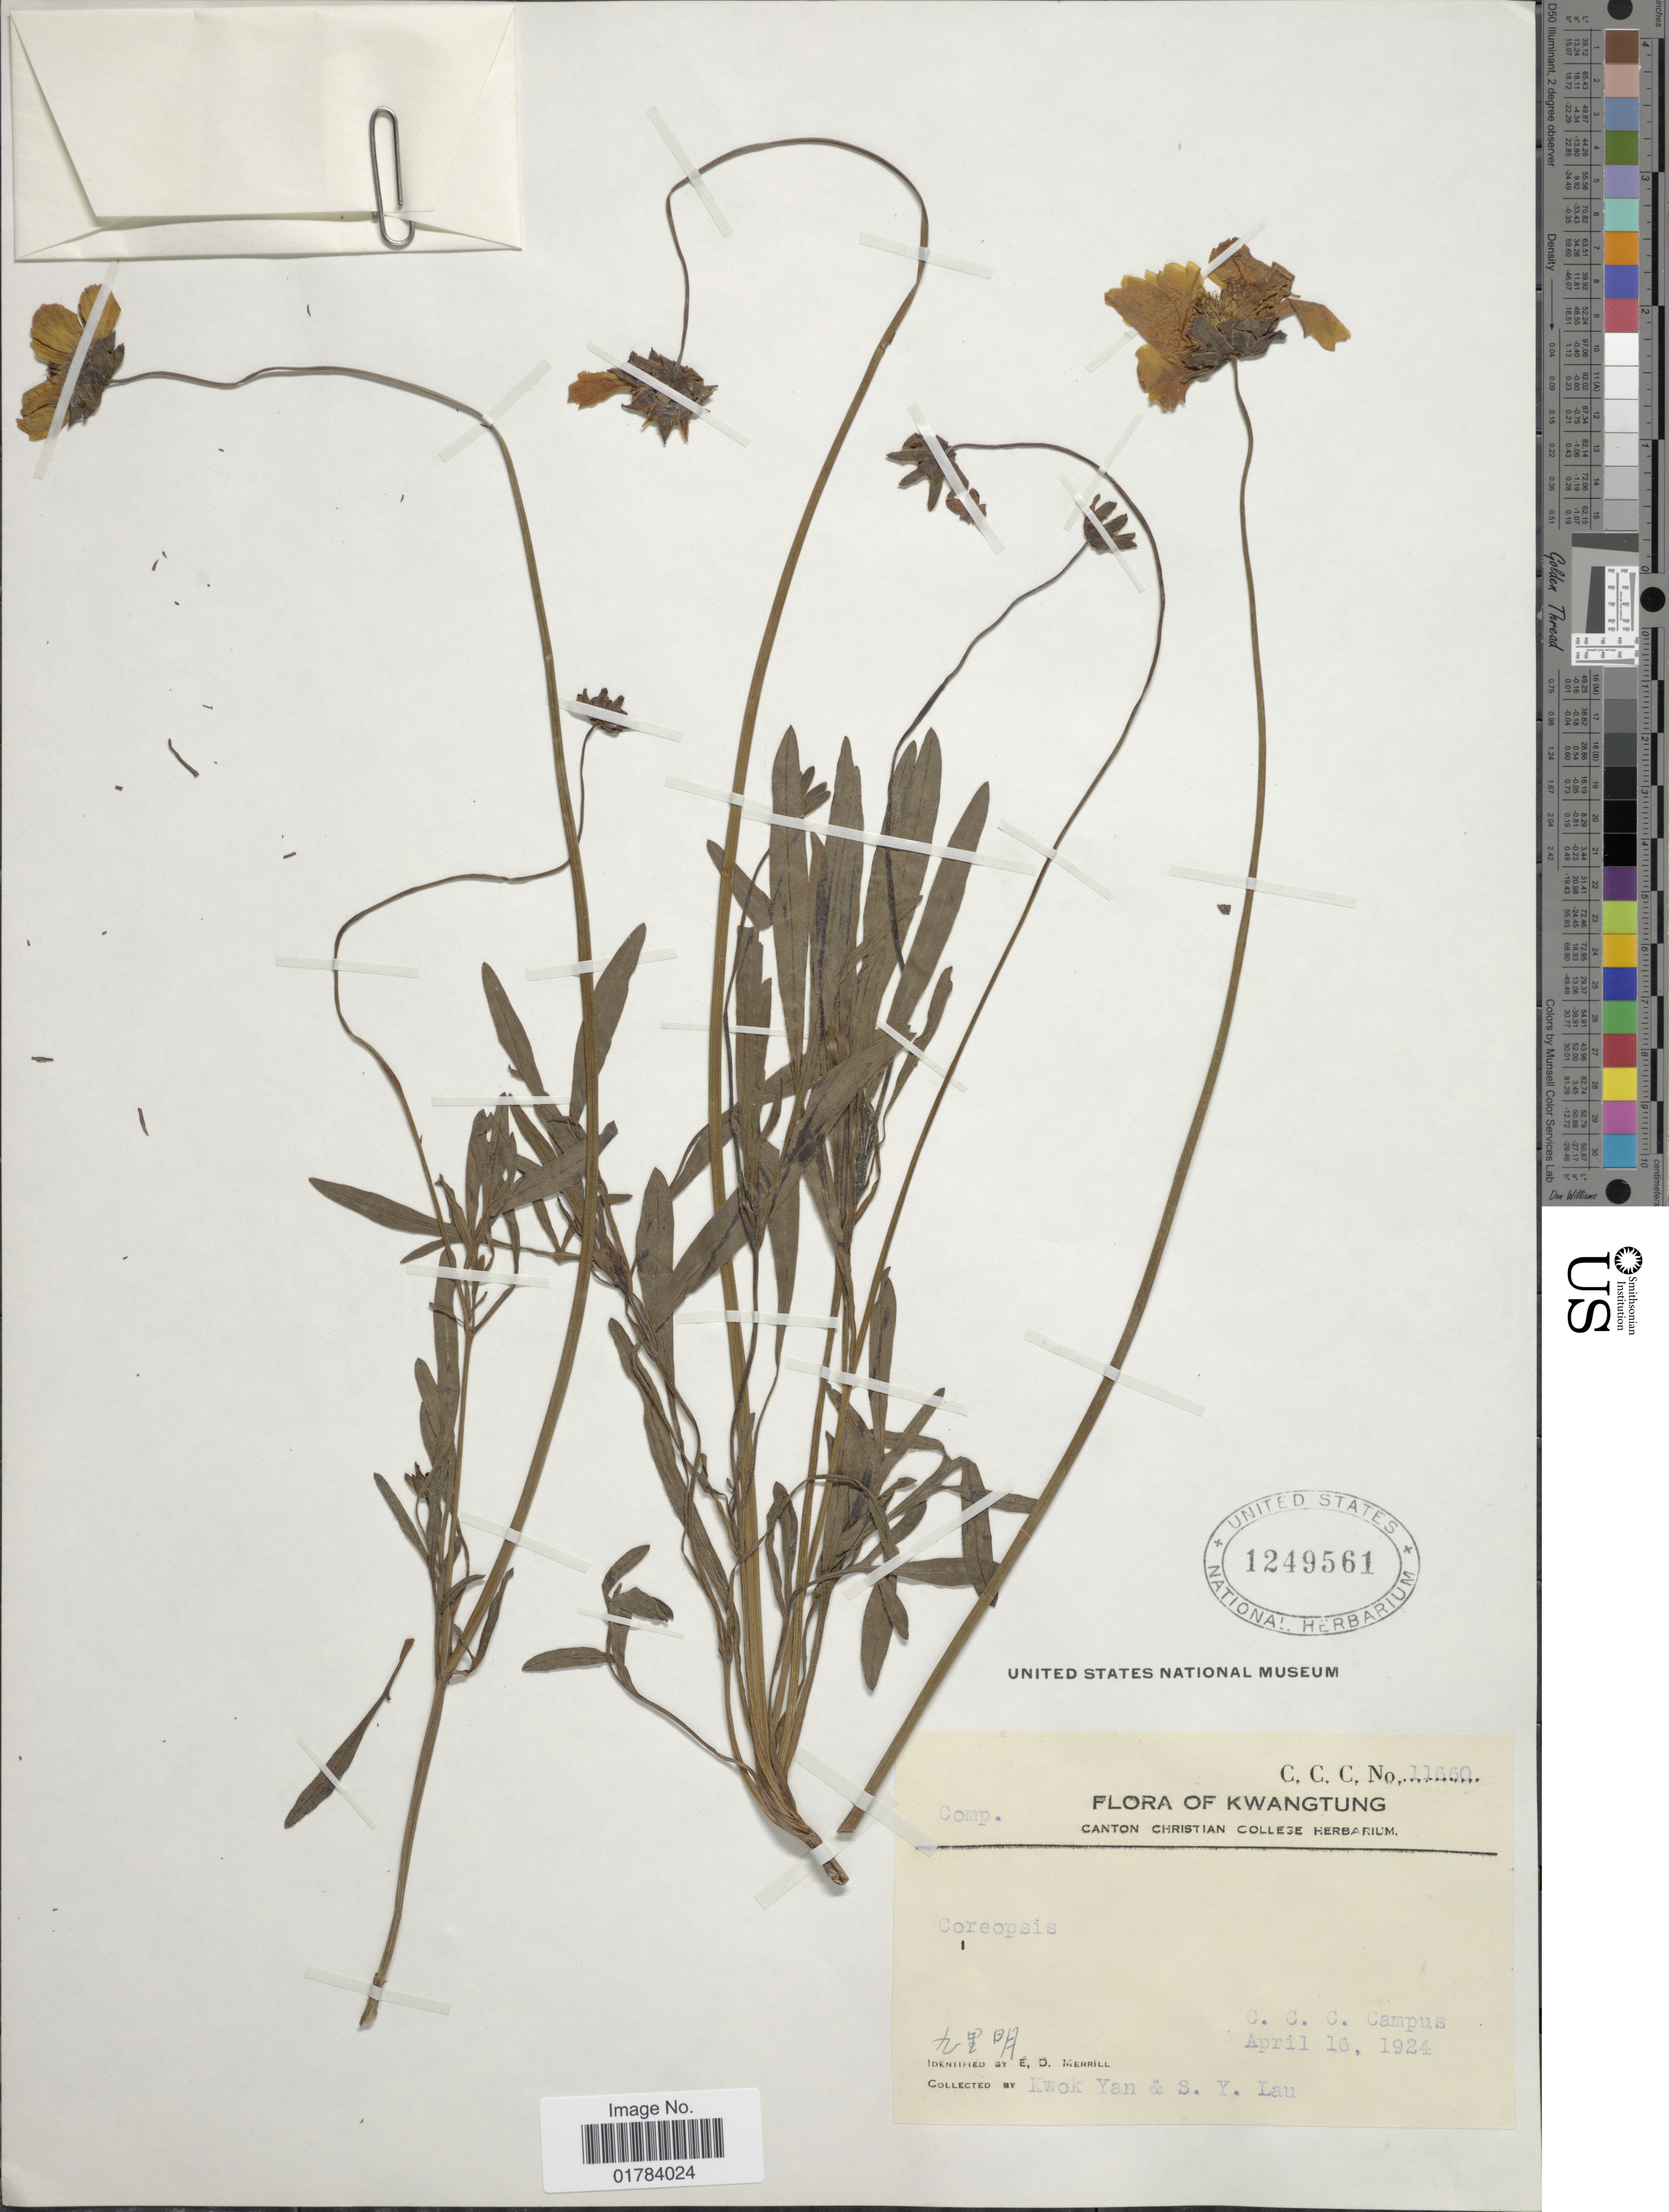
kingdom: Plantae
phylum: Tracheophyta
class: Magnoliopsida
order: Asterales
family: Asteraceae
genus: Coreopsis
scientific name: Coreopsis sp.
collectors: K. Yan & S. Y. Lau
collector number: CCC11660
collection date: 1924-04-16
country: China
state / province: Guangdong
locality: Kwangtung, C.C.C. Campus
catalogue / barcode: US 1249561